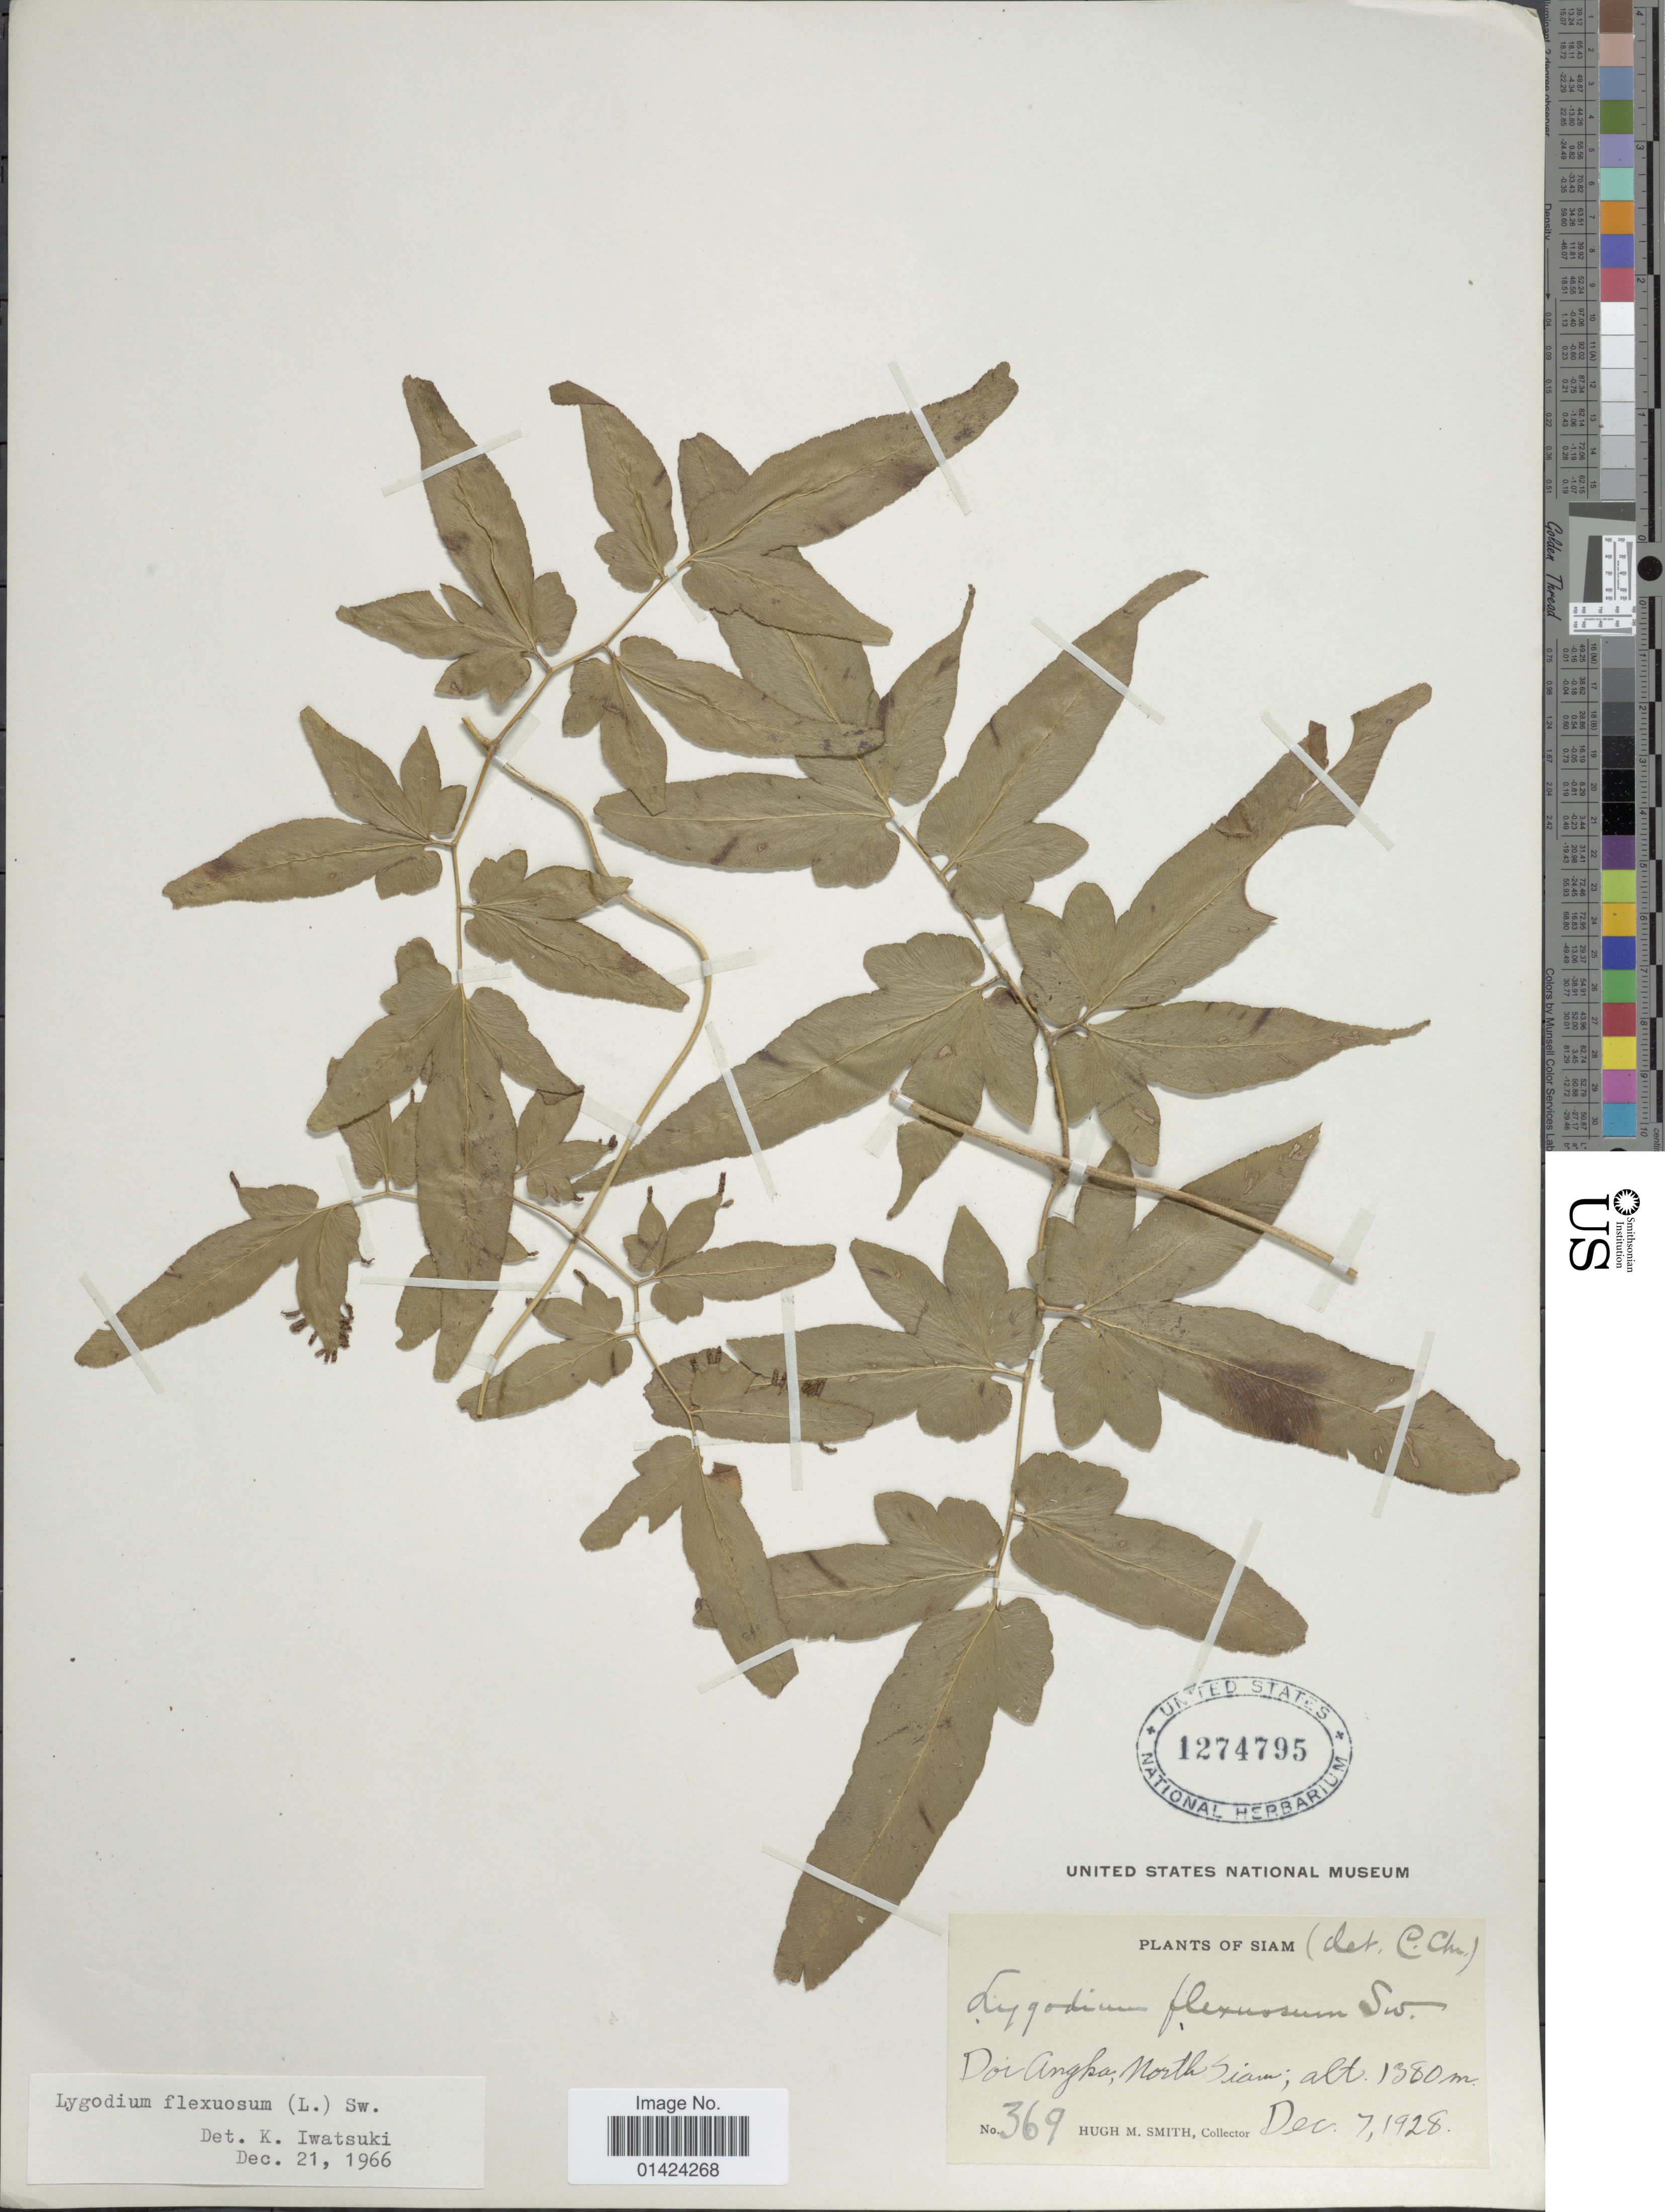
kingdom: Plantae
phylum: Tracheophyta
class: Polypodiopsida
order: Schizaeales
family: Lygodiaceae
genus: Lygodium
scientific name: Lygodium flexuosum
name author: Sw.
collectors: H. M. Smith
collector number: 369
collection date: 1928-12-07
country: Thailand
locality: Siam. Doi Angka, North Siam.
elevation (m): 1380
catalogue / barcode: US 1274795